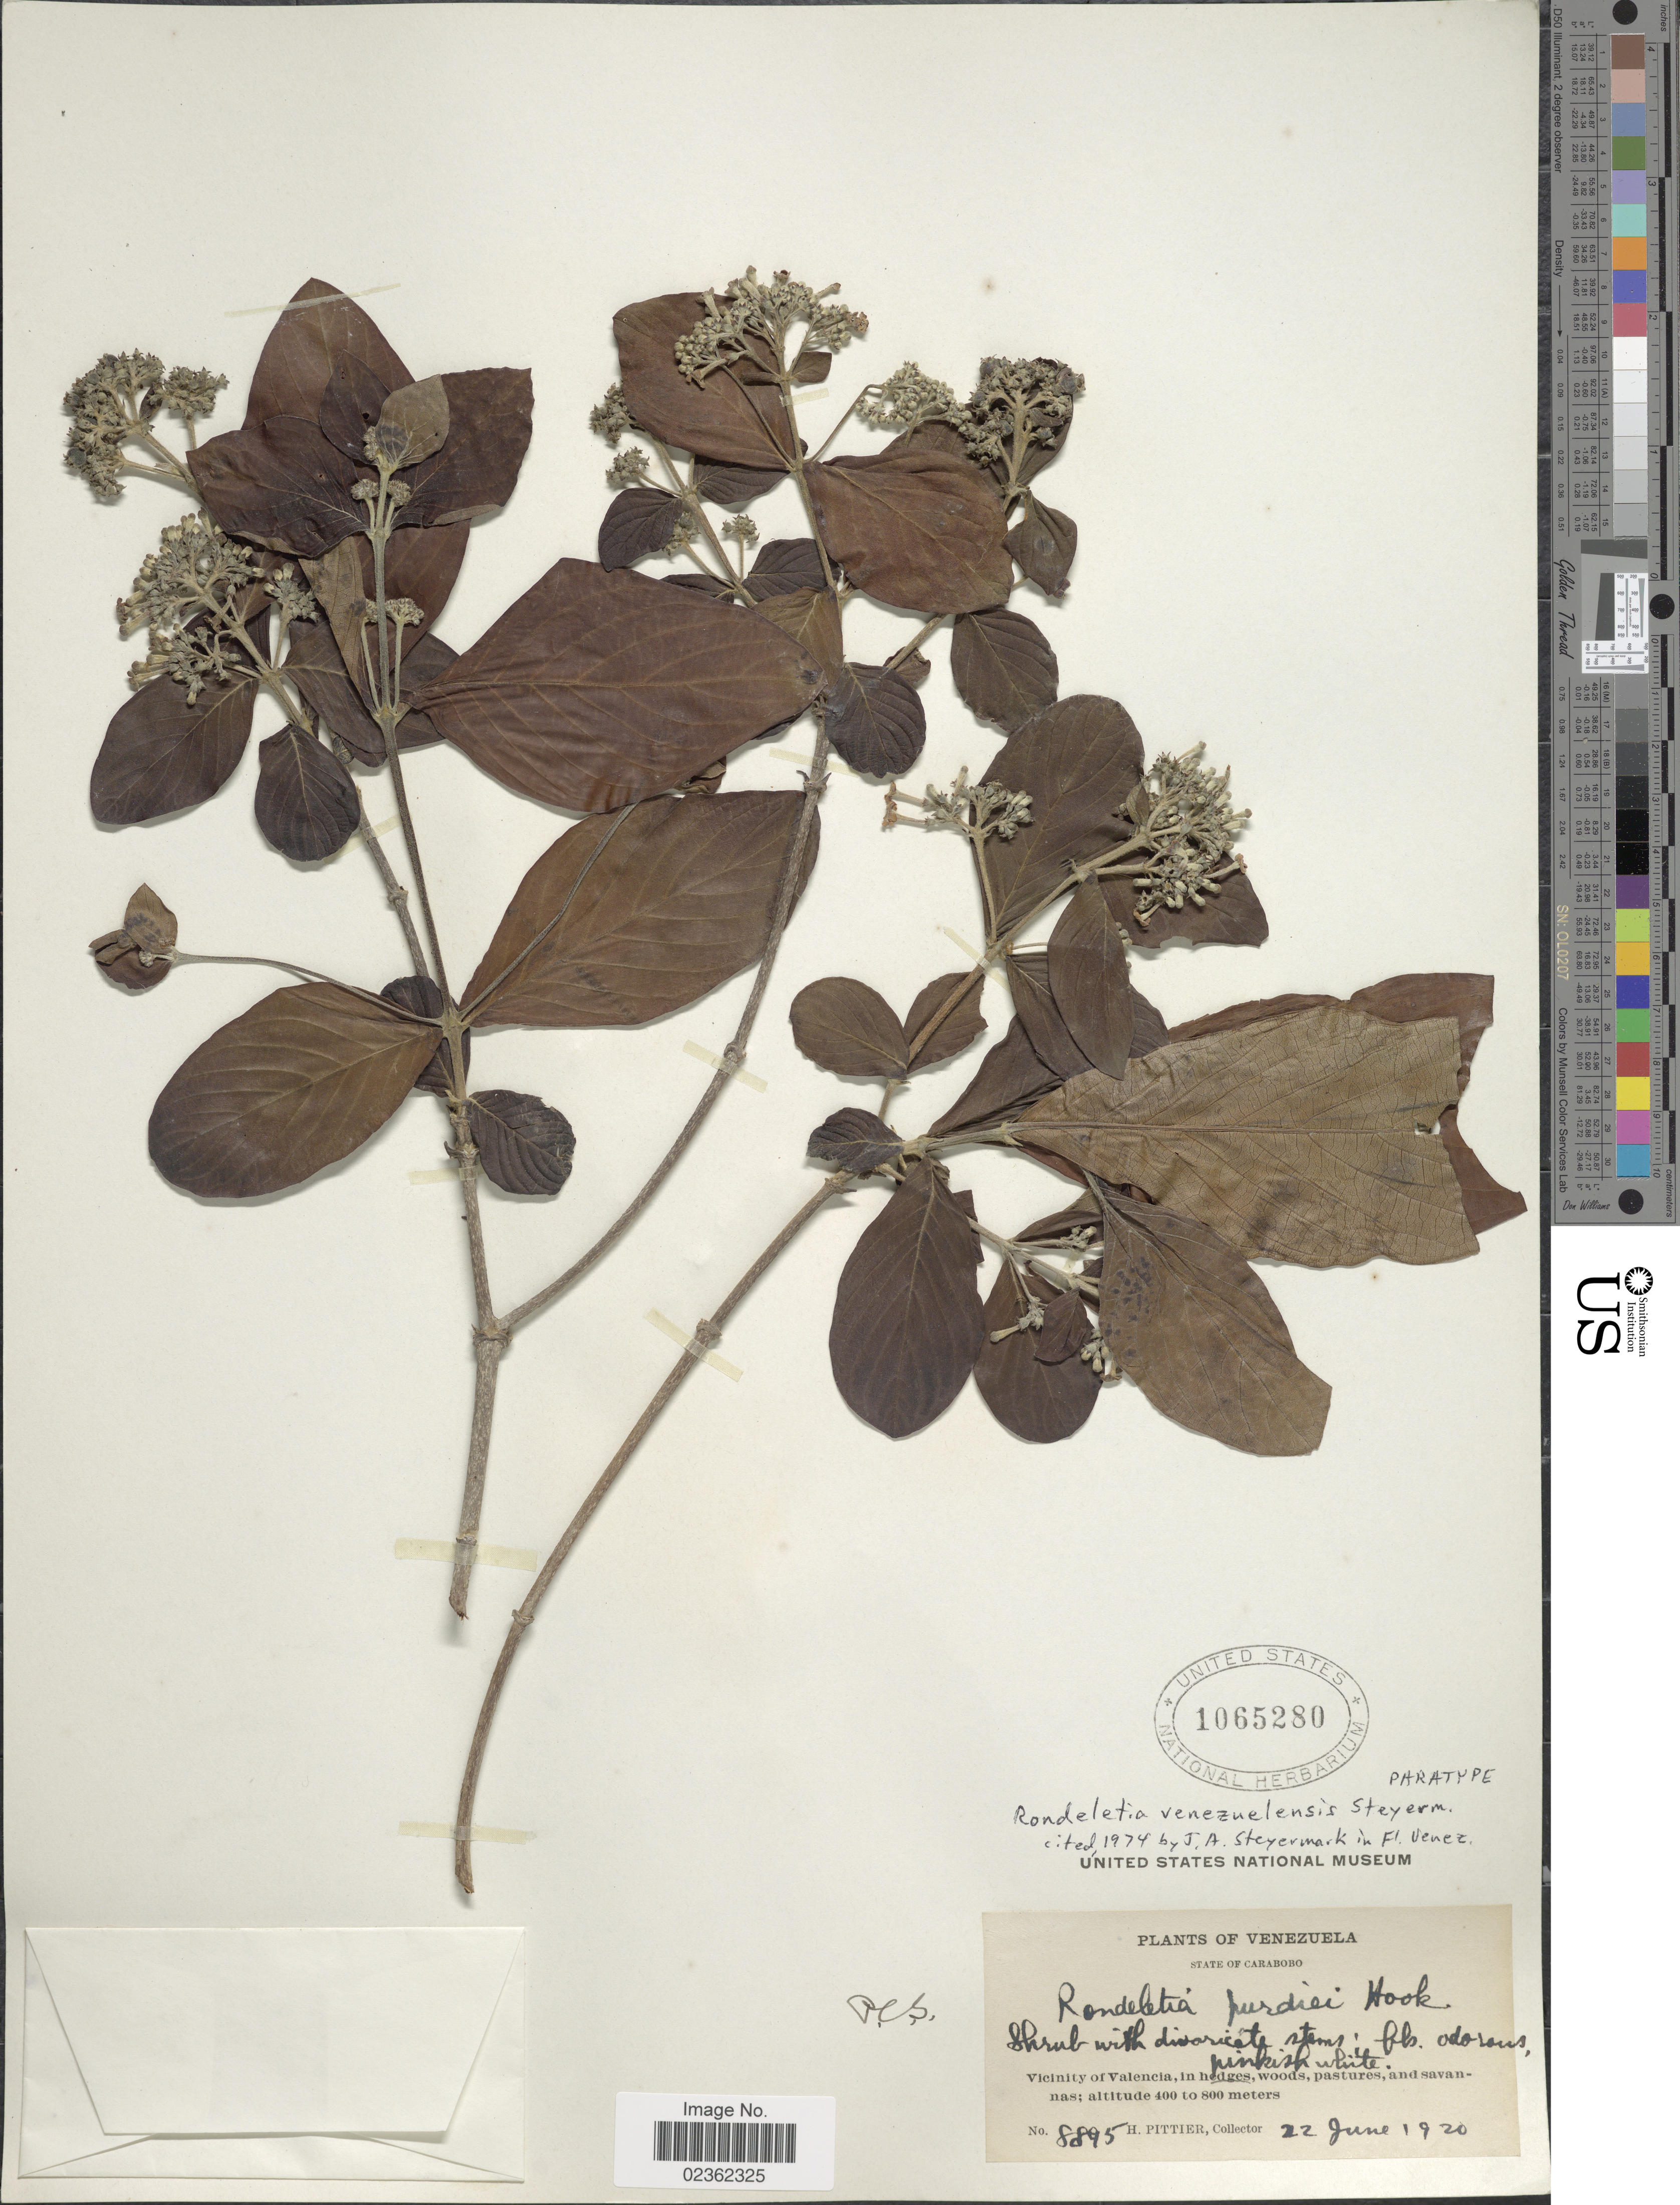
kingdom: Plantae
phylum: Tracheophyta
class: Magnoliopsida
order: Gentianales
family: Rubiaceae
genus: Rondeletia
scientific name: Rondeletia venezuelensis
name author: Steyerm.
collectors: H. F. Pittier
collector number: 8895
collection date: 1920-06-22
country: Venezuela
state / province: Carabobo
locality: Vicinity of Valencia, in hedges, woods, pastures, and savannas.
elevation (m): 400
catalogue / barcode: US 1065280